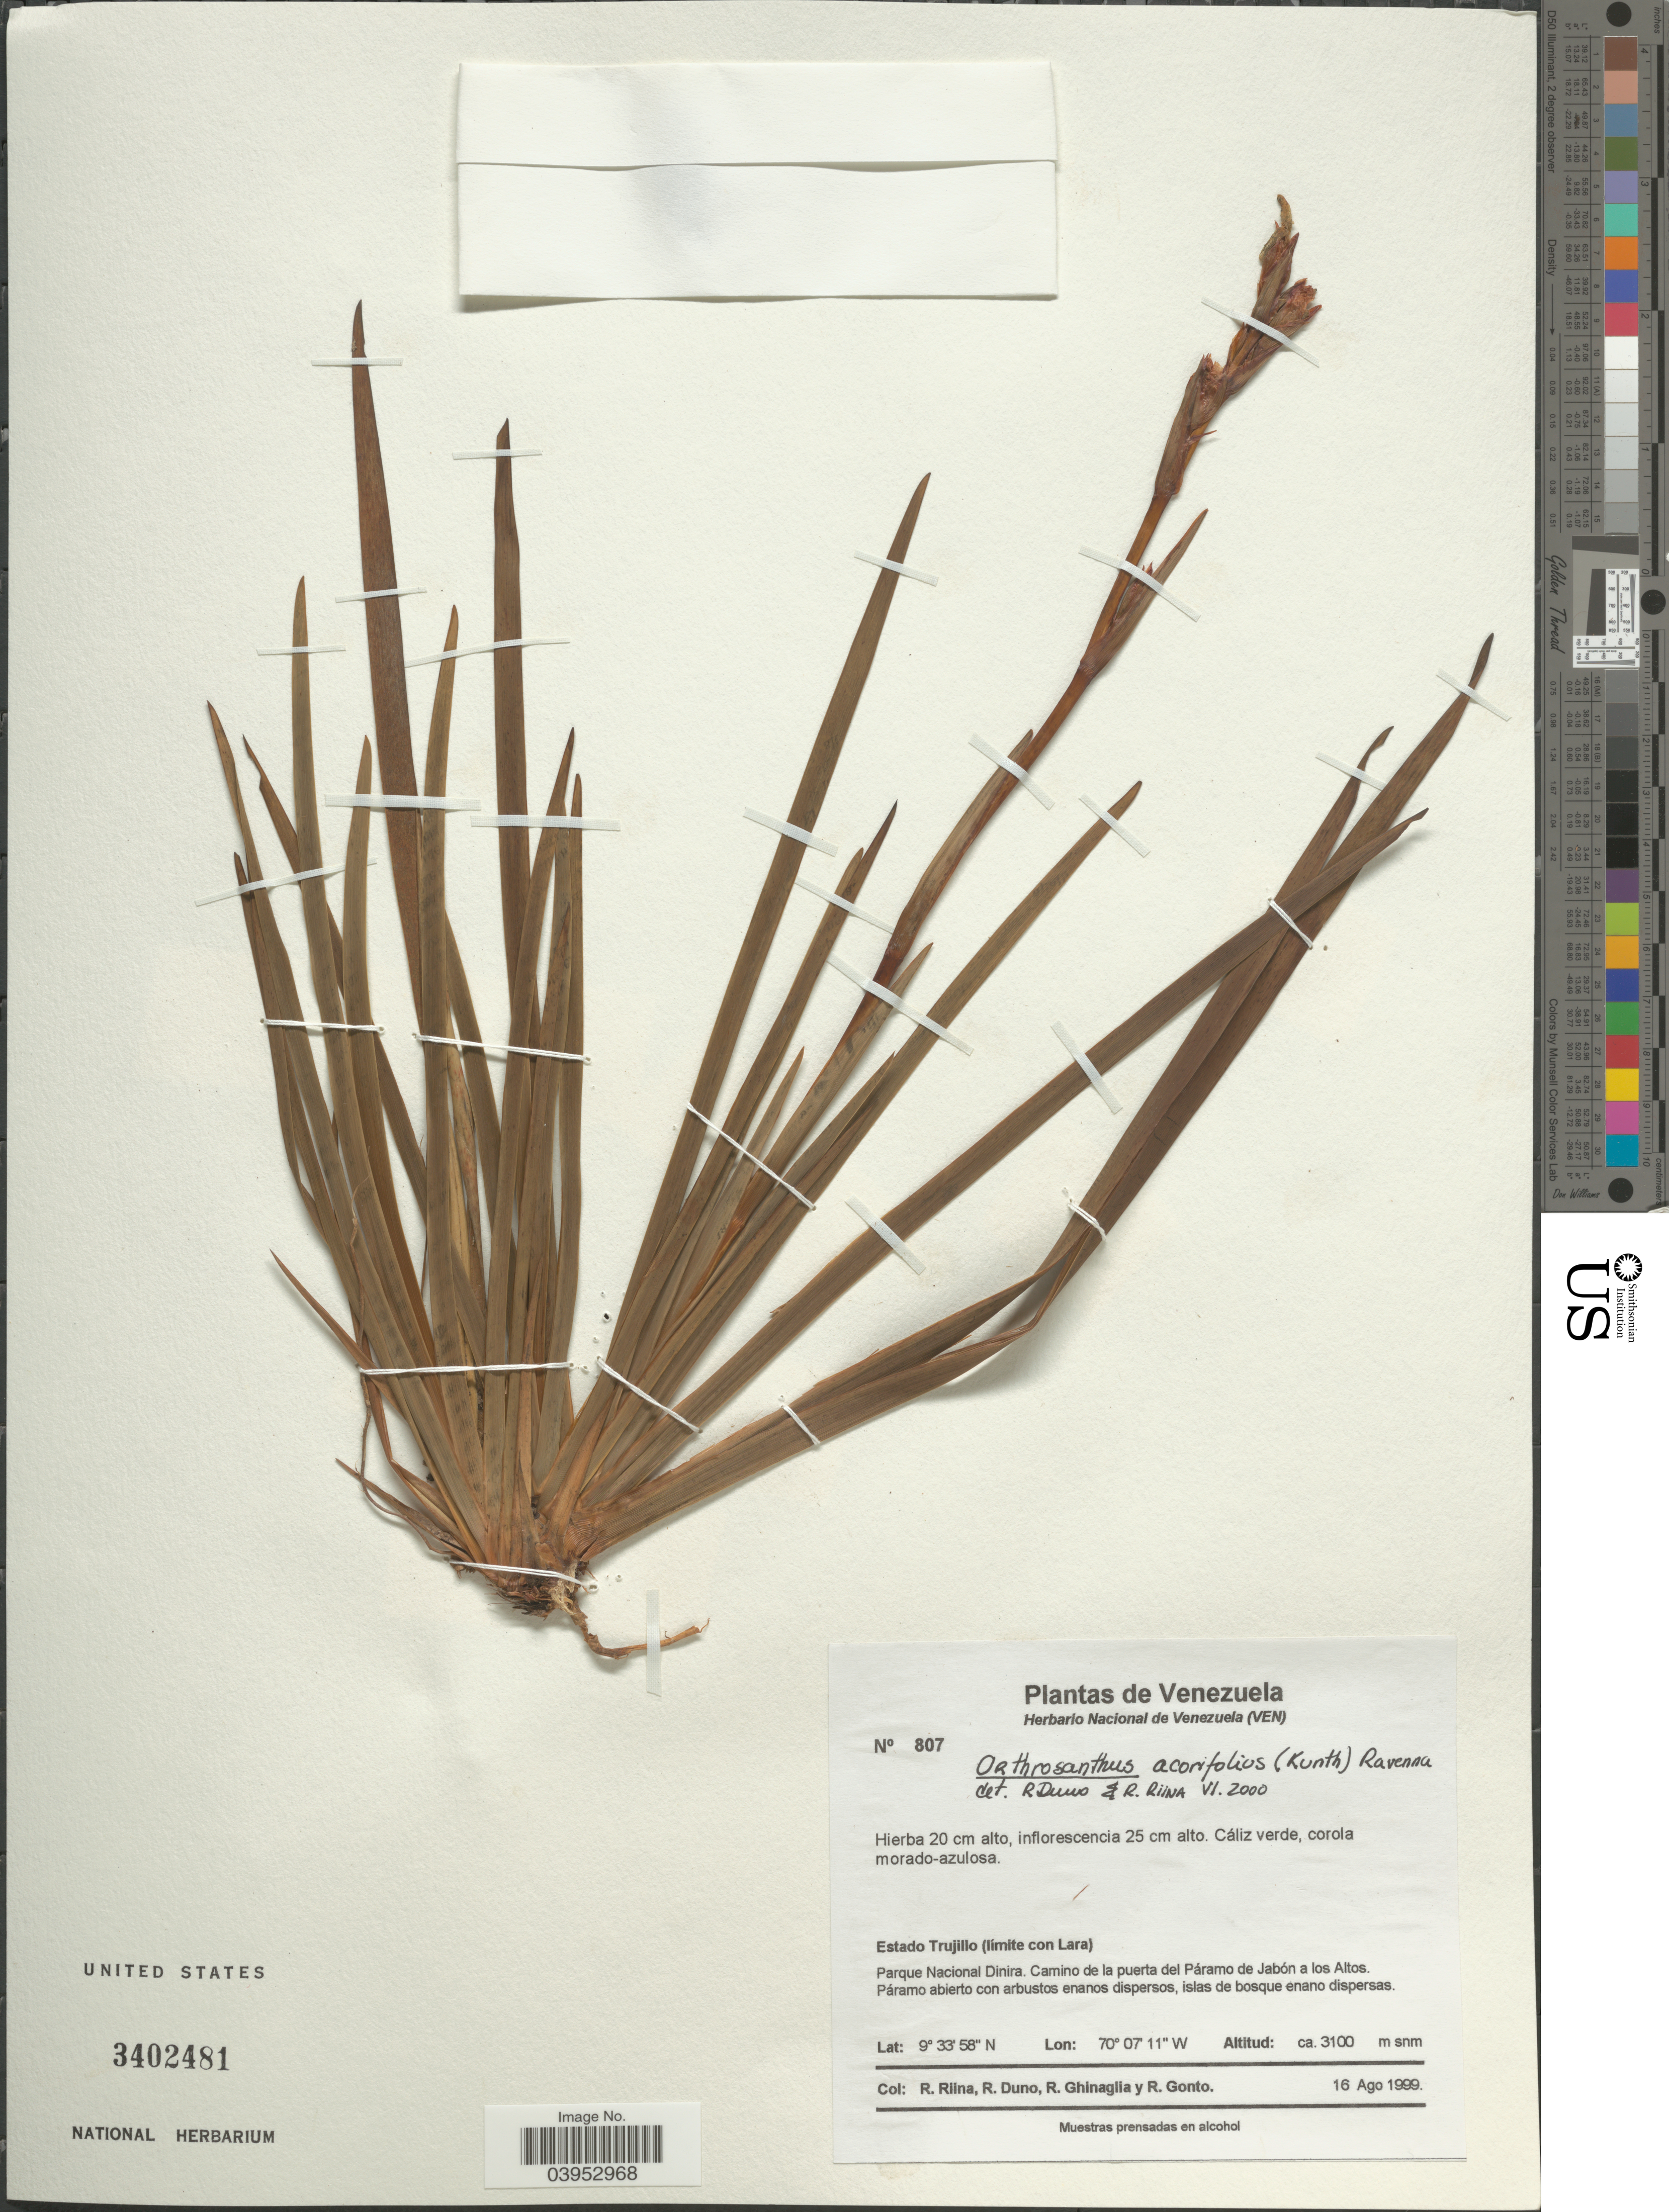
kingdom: Plantae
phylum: Tracheophyta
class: Liliopsida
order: Asparagales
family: Iridaceae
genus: Orthrosanthus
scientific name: Orthrosanthus acorifolius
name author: (Kunth) Ravenna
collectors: R. Riina, R. Duno, R. Ghinaglia & R. Gonto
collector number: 807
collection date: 1999-08-16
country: Venezuela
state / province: Trujillo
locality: Parque Nacional Dinira. Camino de la puerta del Páramo de Jabón a los Altos.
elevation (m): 3100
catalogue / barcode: US 3402481